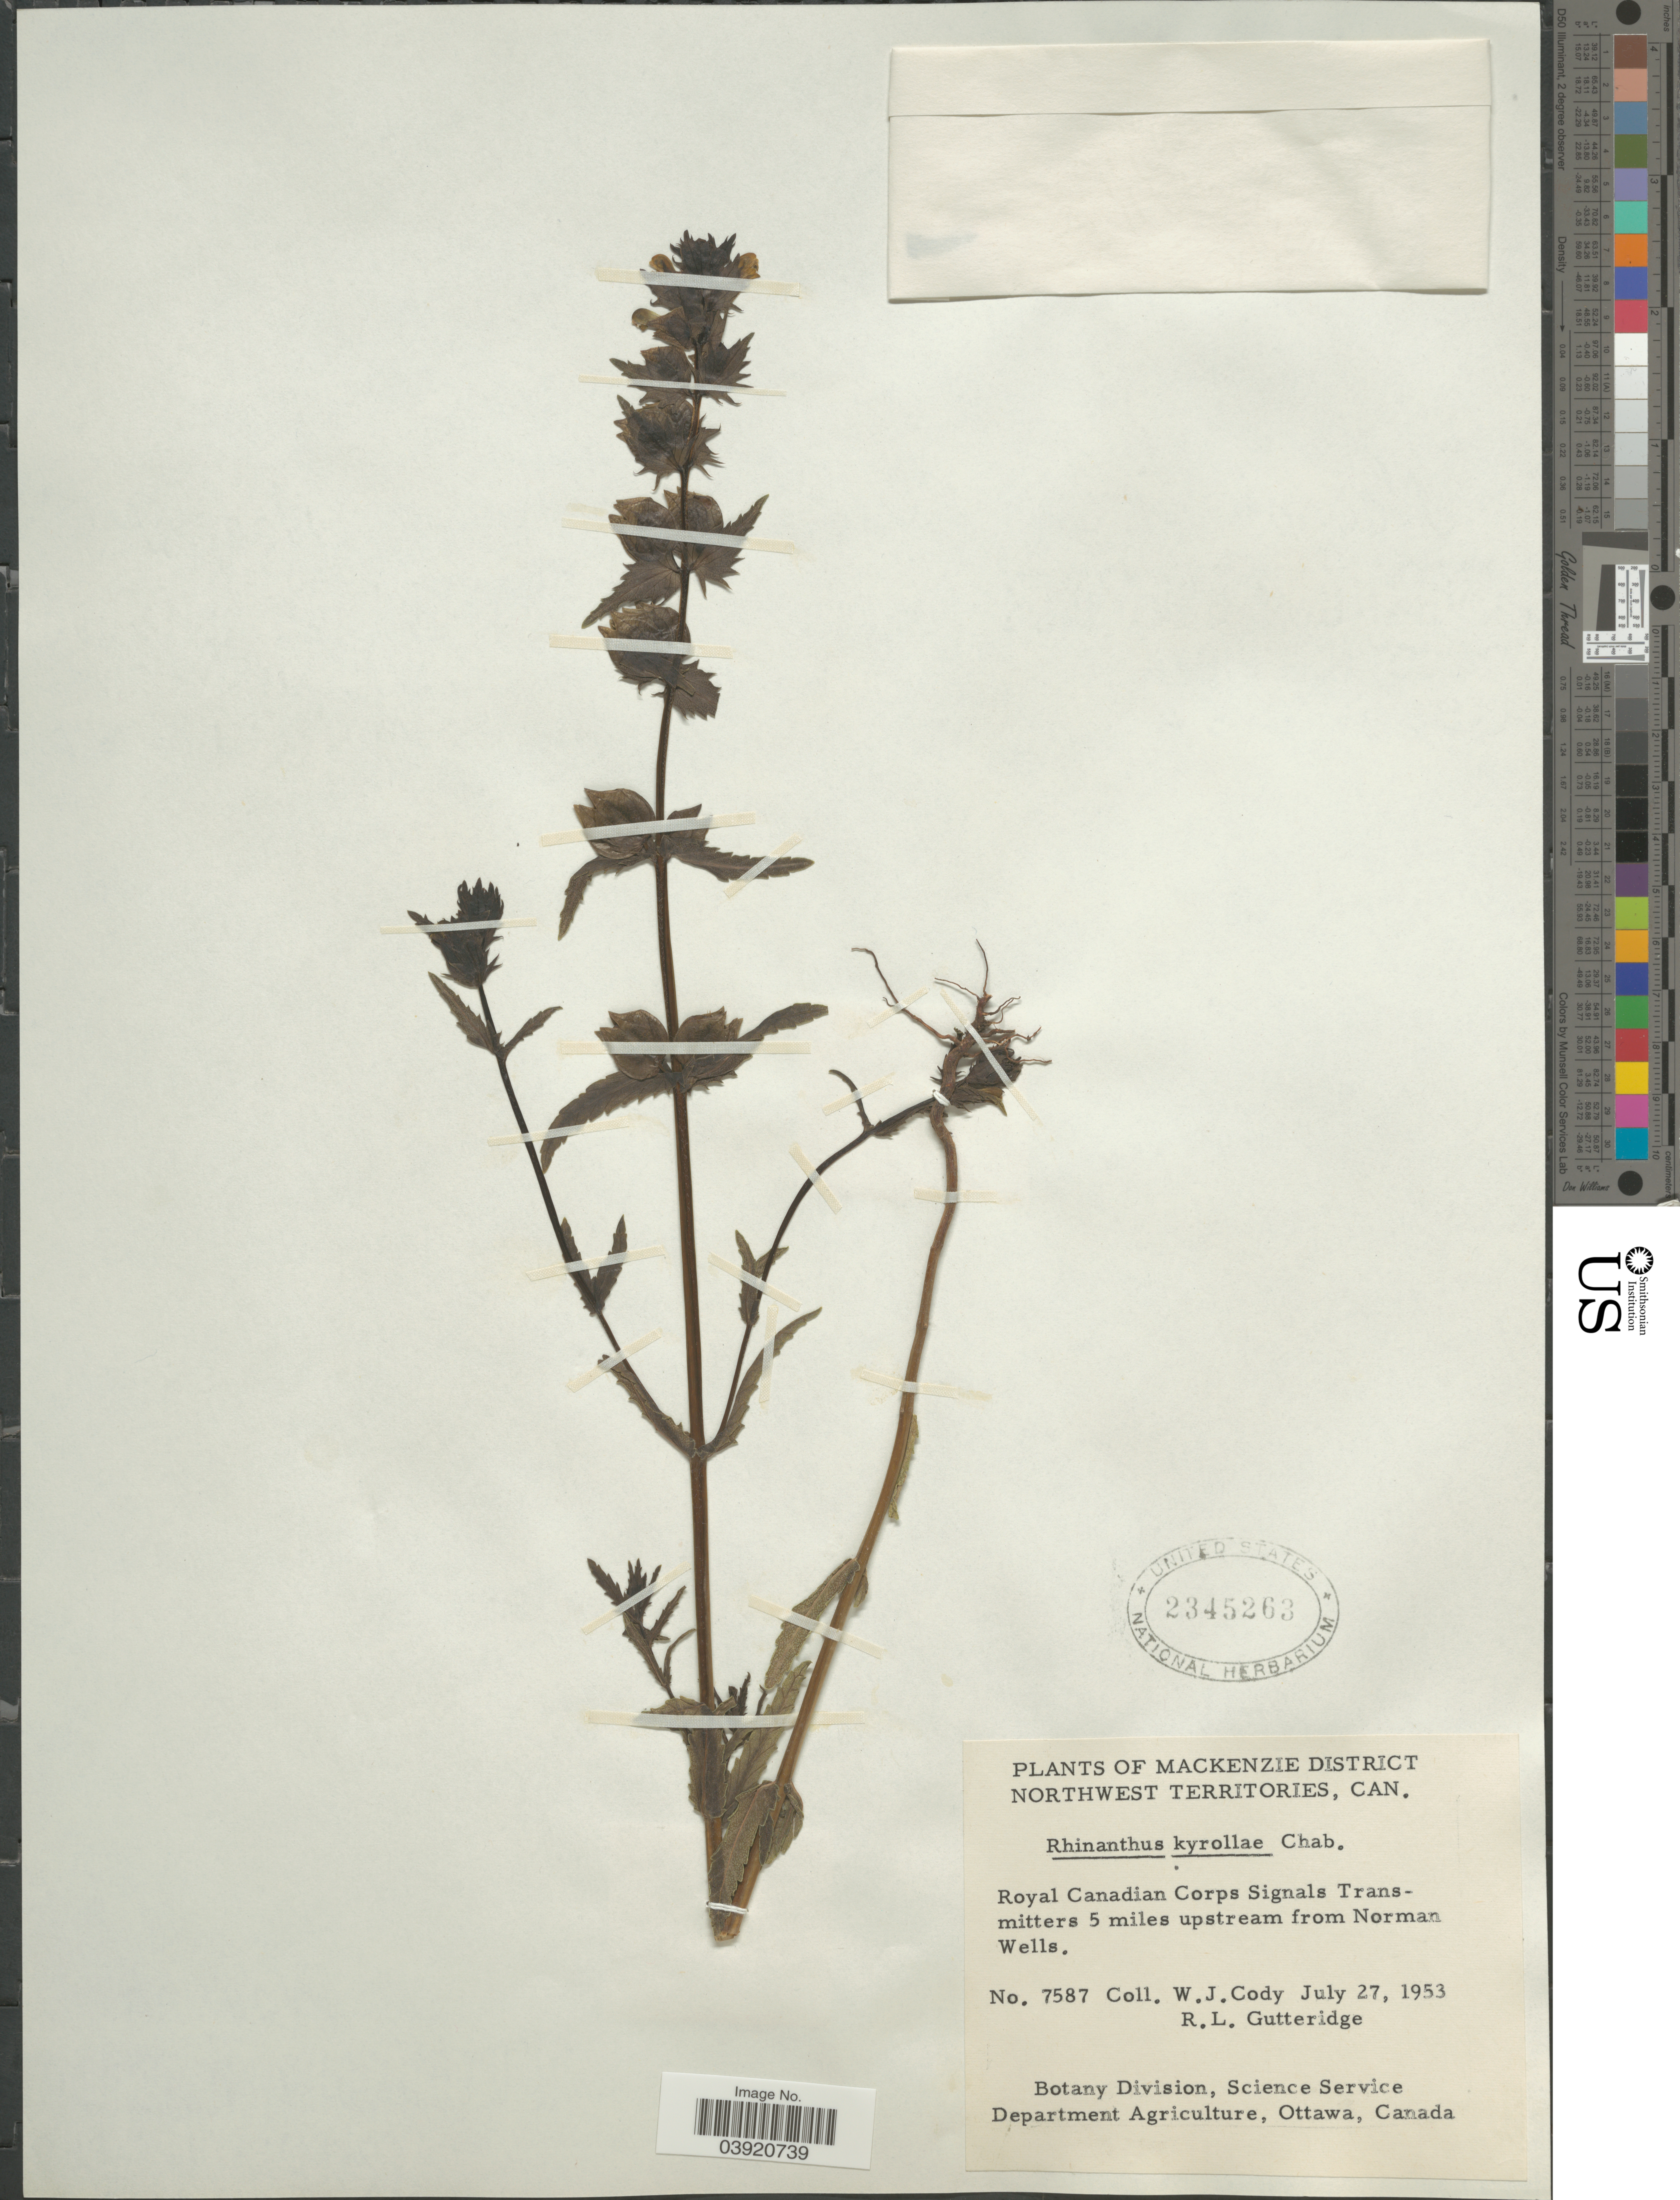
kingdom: Plantae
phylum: Tracheophyta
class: Magnoliopsida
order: Lamiales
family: Orobanchaceae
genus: Rhinanthus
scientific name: Rhinanthus kyrollae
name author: Chabert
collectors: W. Cody & R. Gutteridge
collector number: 72587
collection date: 1953-07-27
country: Canada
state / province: Northwest Territories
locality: Mackenzie District. Royal Canadian Corps Signals Transmitters 5 miles upstream from Norman Wells.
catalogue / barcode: US 2345263